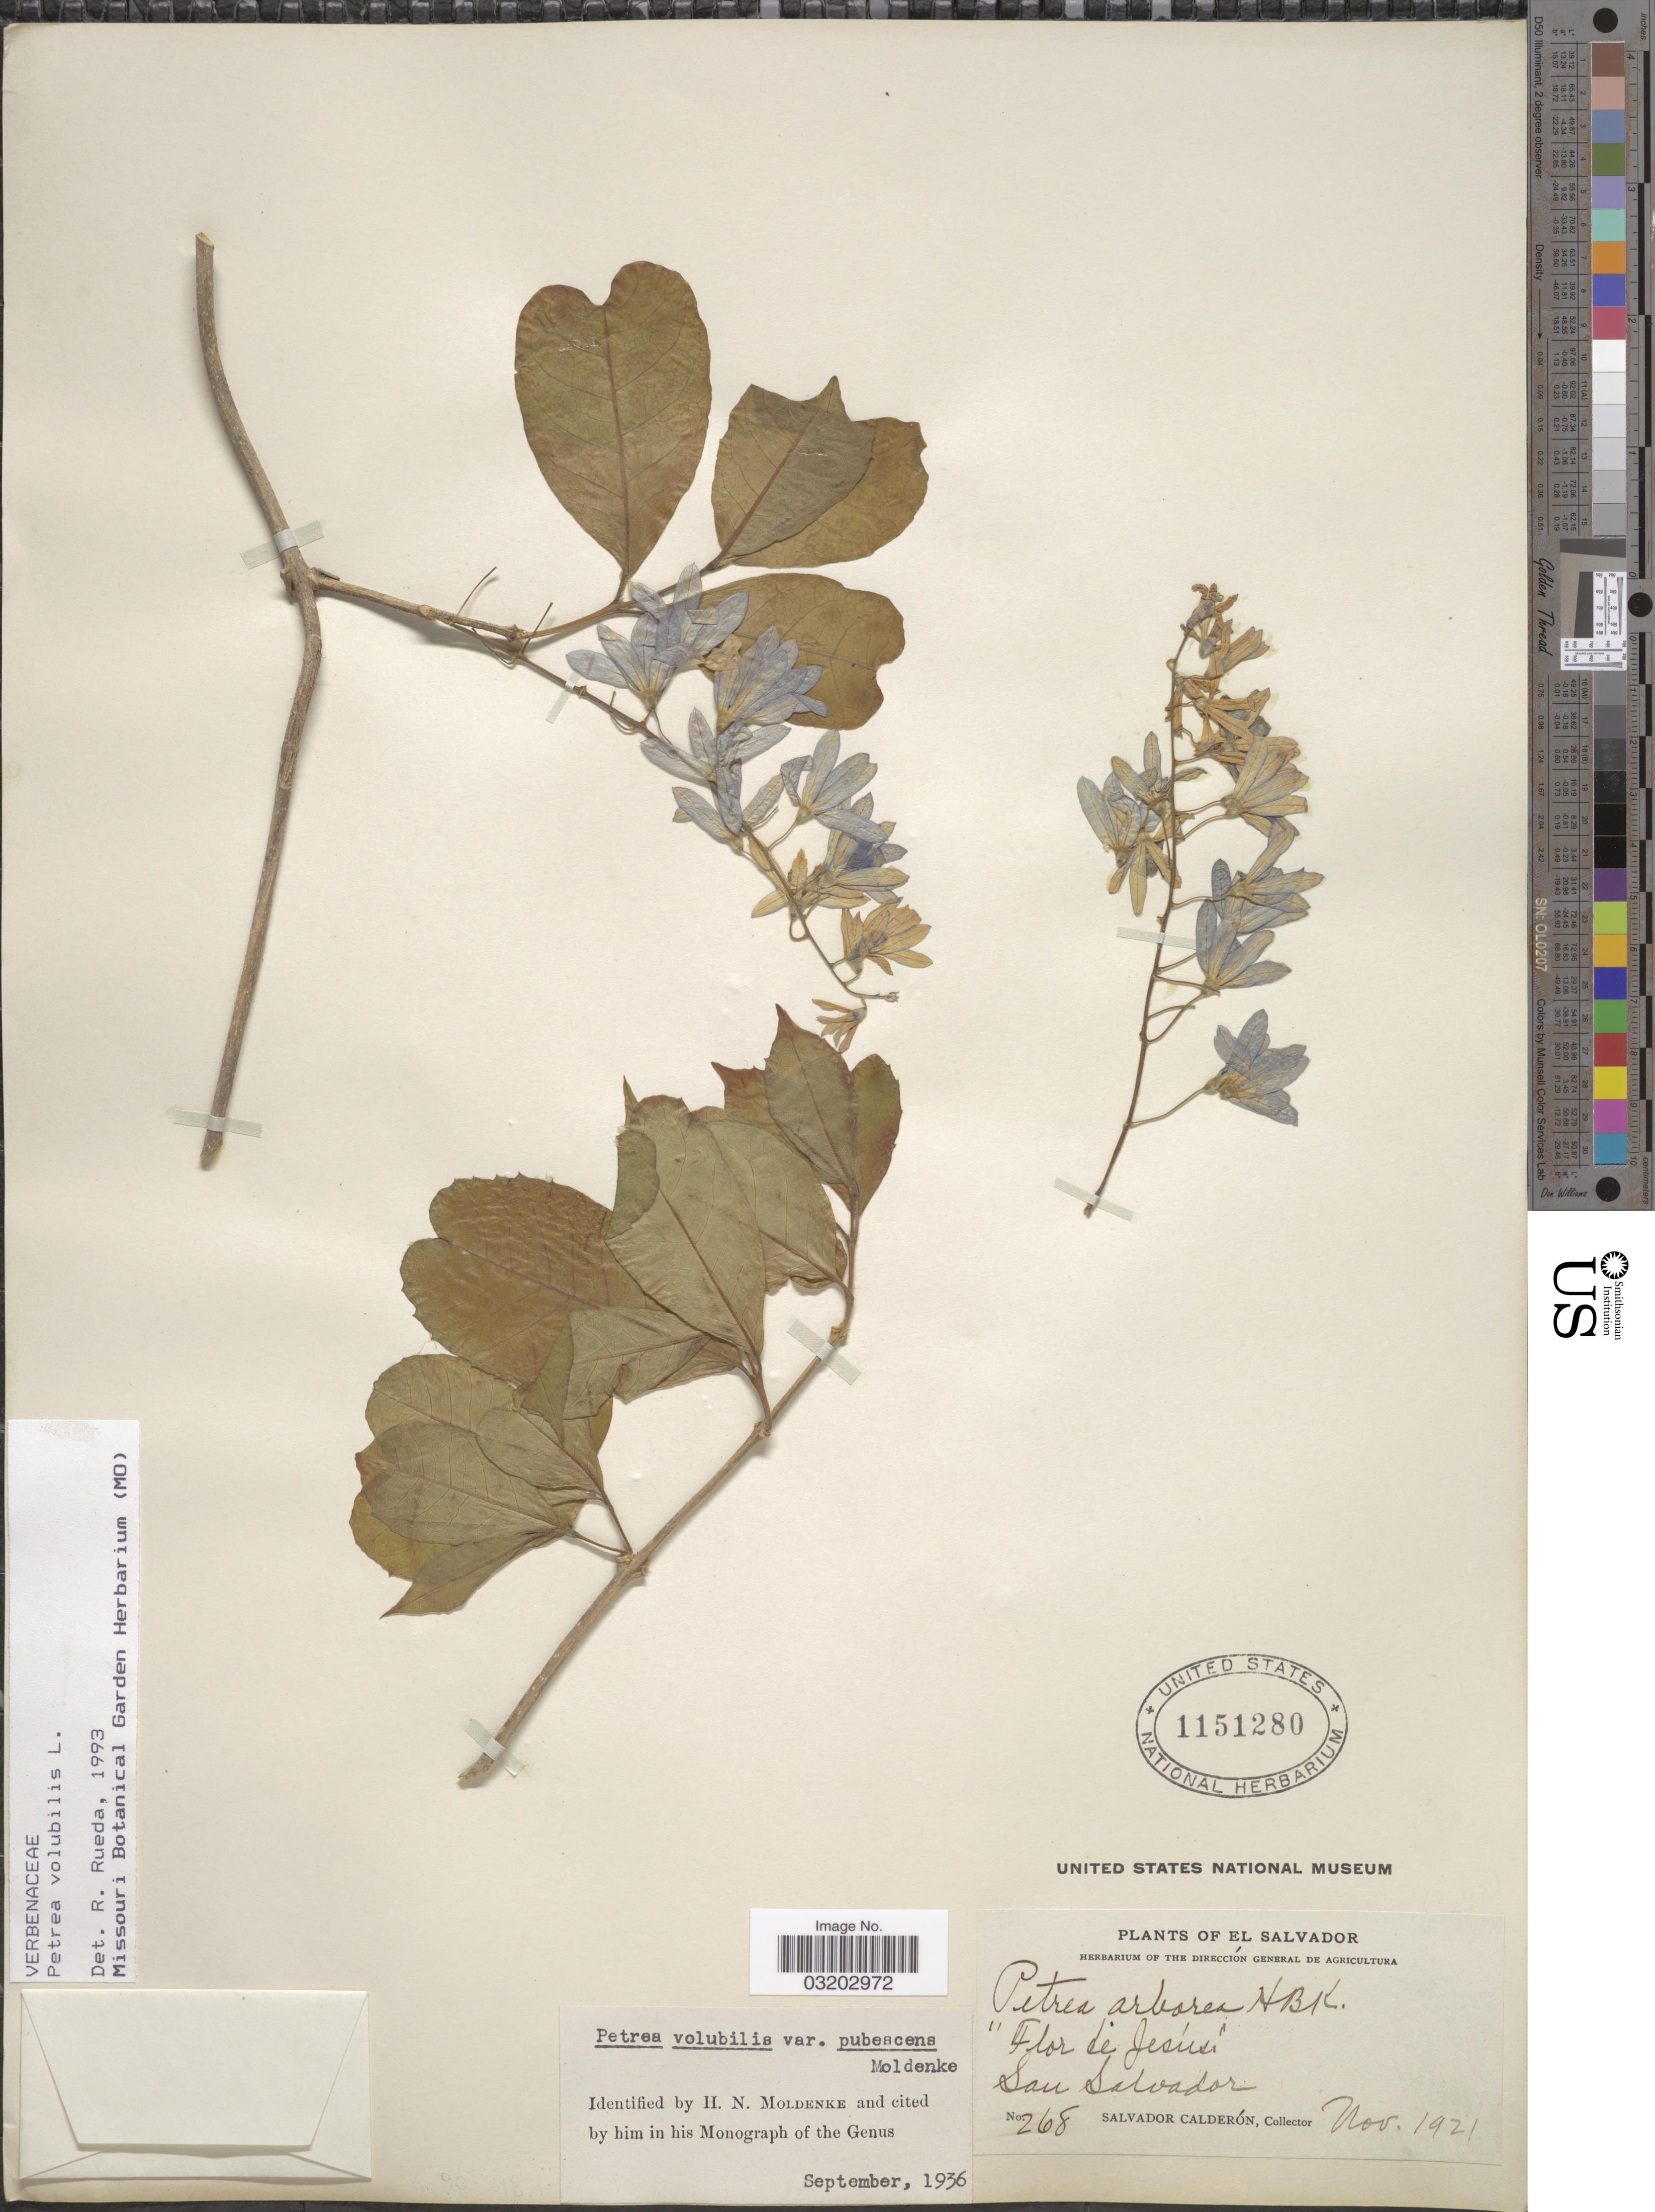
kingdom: Plantae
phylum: Tracheophyta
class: Magnoliopsida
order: Lamiales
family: Verbenaceae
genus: Petrea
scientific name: Petrea volubilis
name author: L.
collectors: S. Calderón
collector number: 268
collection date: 1921-11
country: El Salvador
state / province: San Salvador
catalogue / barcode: US 1151280